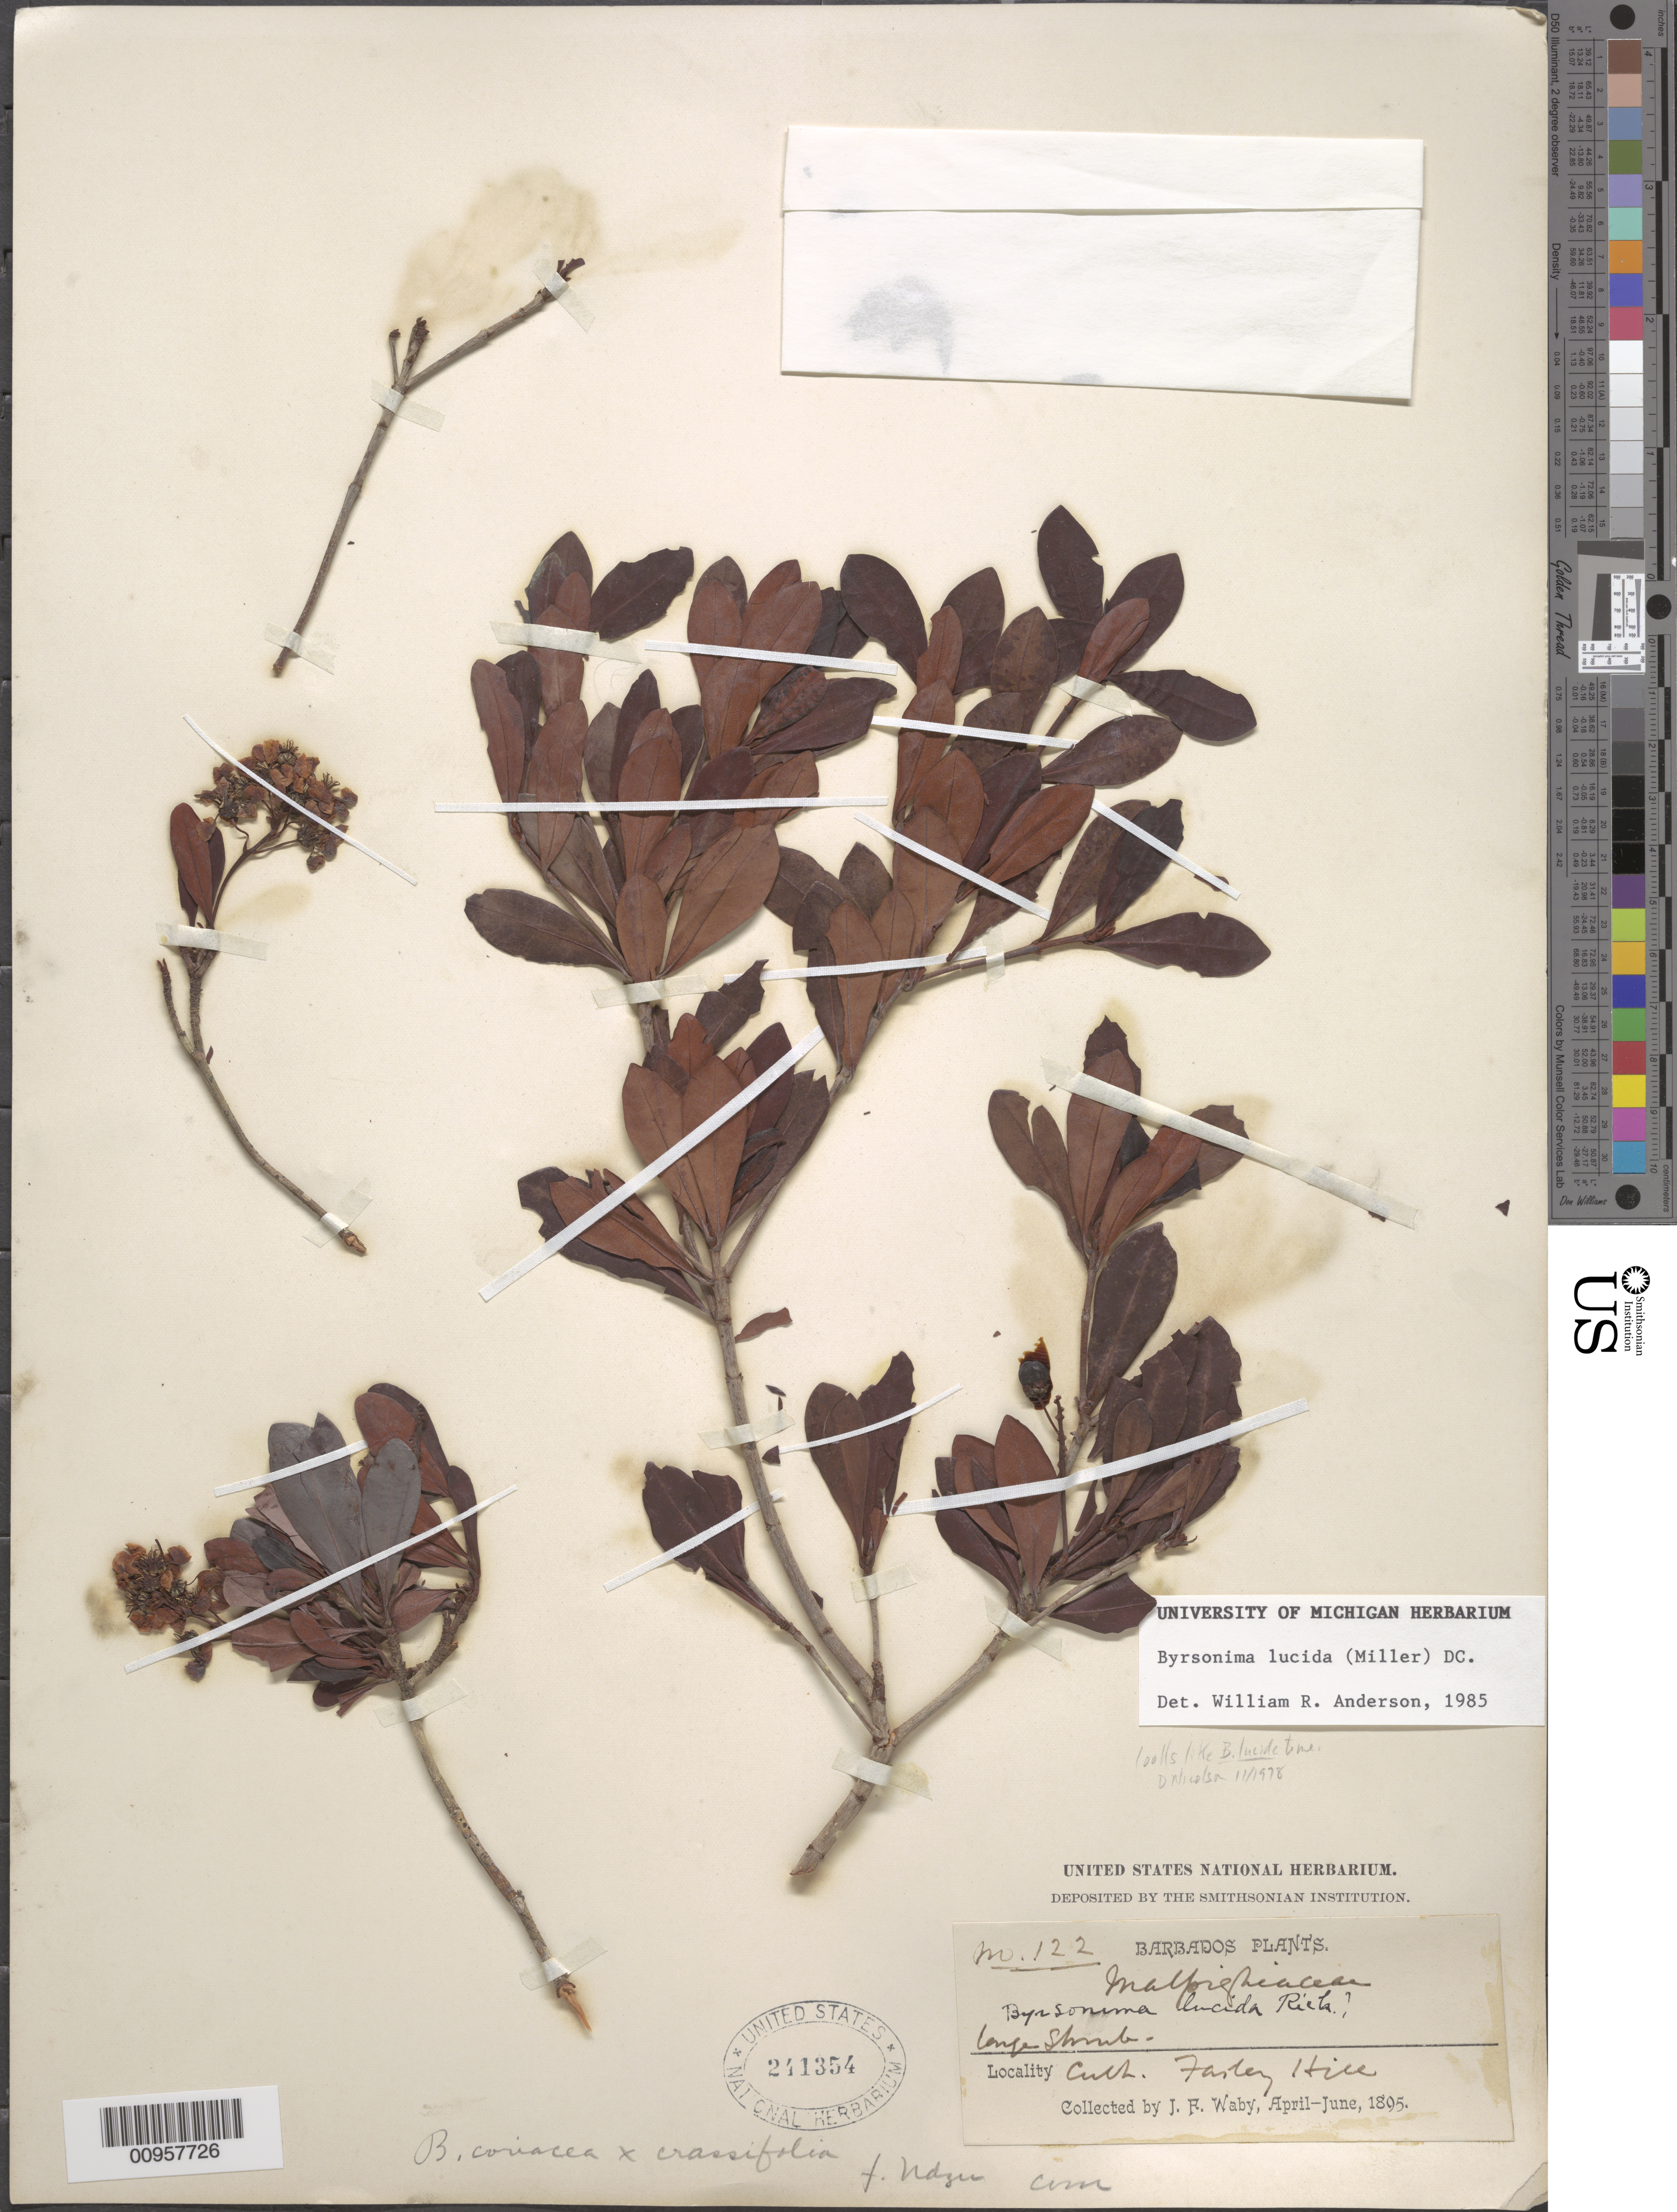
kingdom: Plantae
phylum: Tracheophyta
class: Magnoliopsida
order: Malpighiales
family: Malpighiaceae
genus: Byrsonima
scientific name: Byrsonima lucida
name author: (Mill.) DC.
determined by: Anderson, W. R., (MICH), University of Michigan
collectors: J. Waby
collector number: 122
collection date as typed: Apr 1895 to -- Jun 1895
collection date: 1895-04/1895-06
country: Barbados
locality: Farley Hill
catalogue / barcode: US 241354